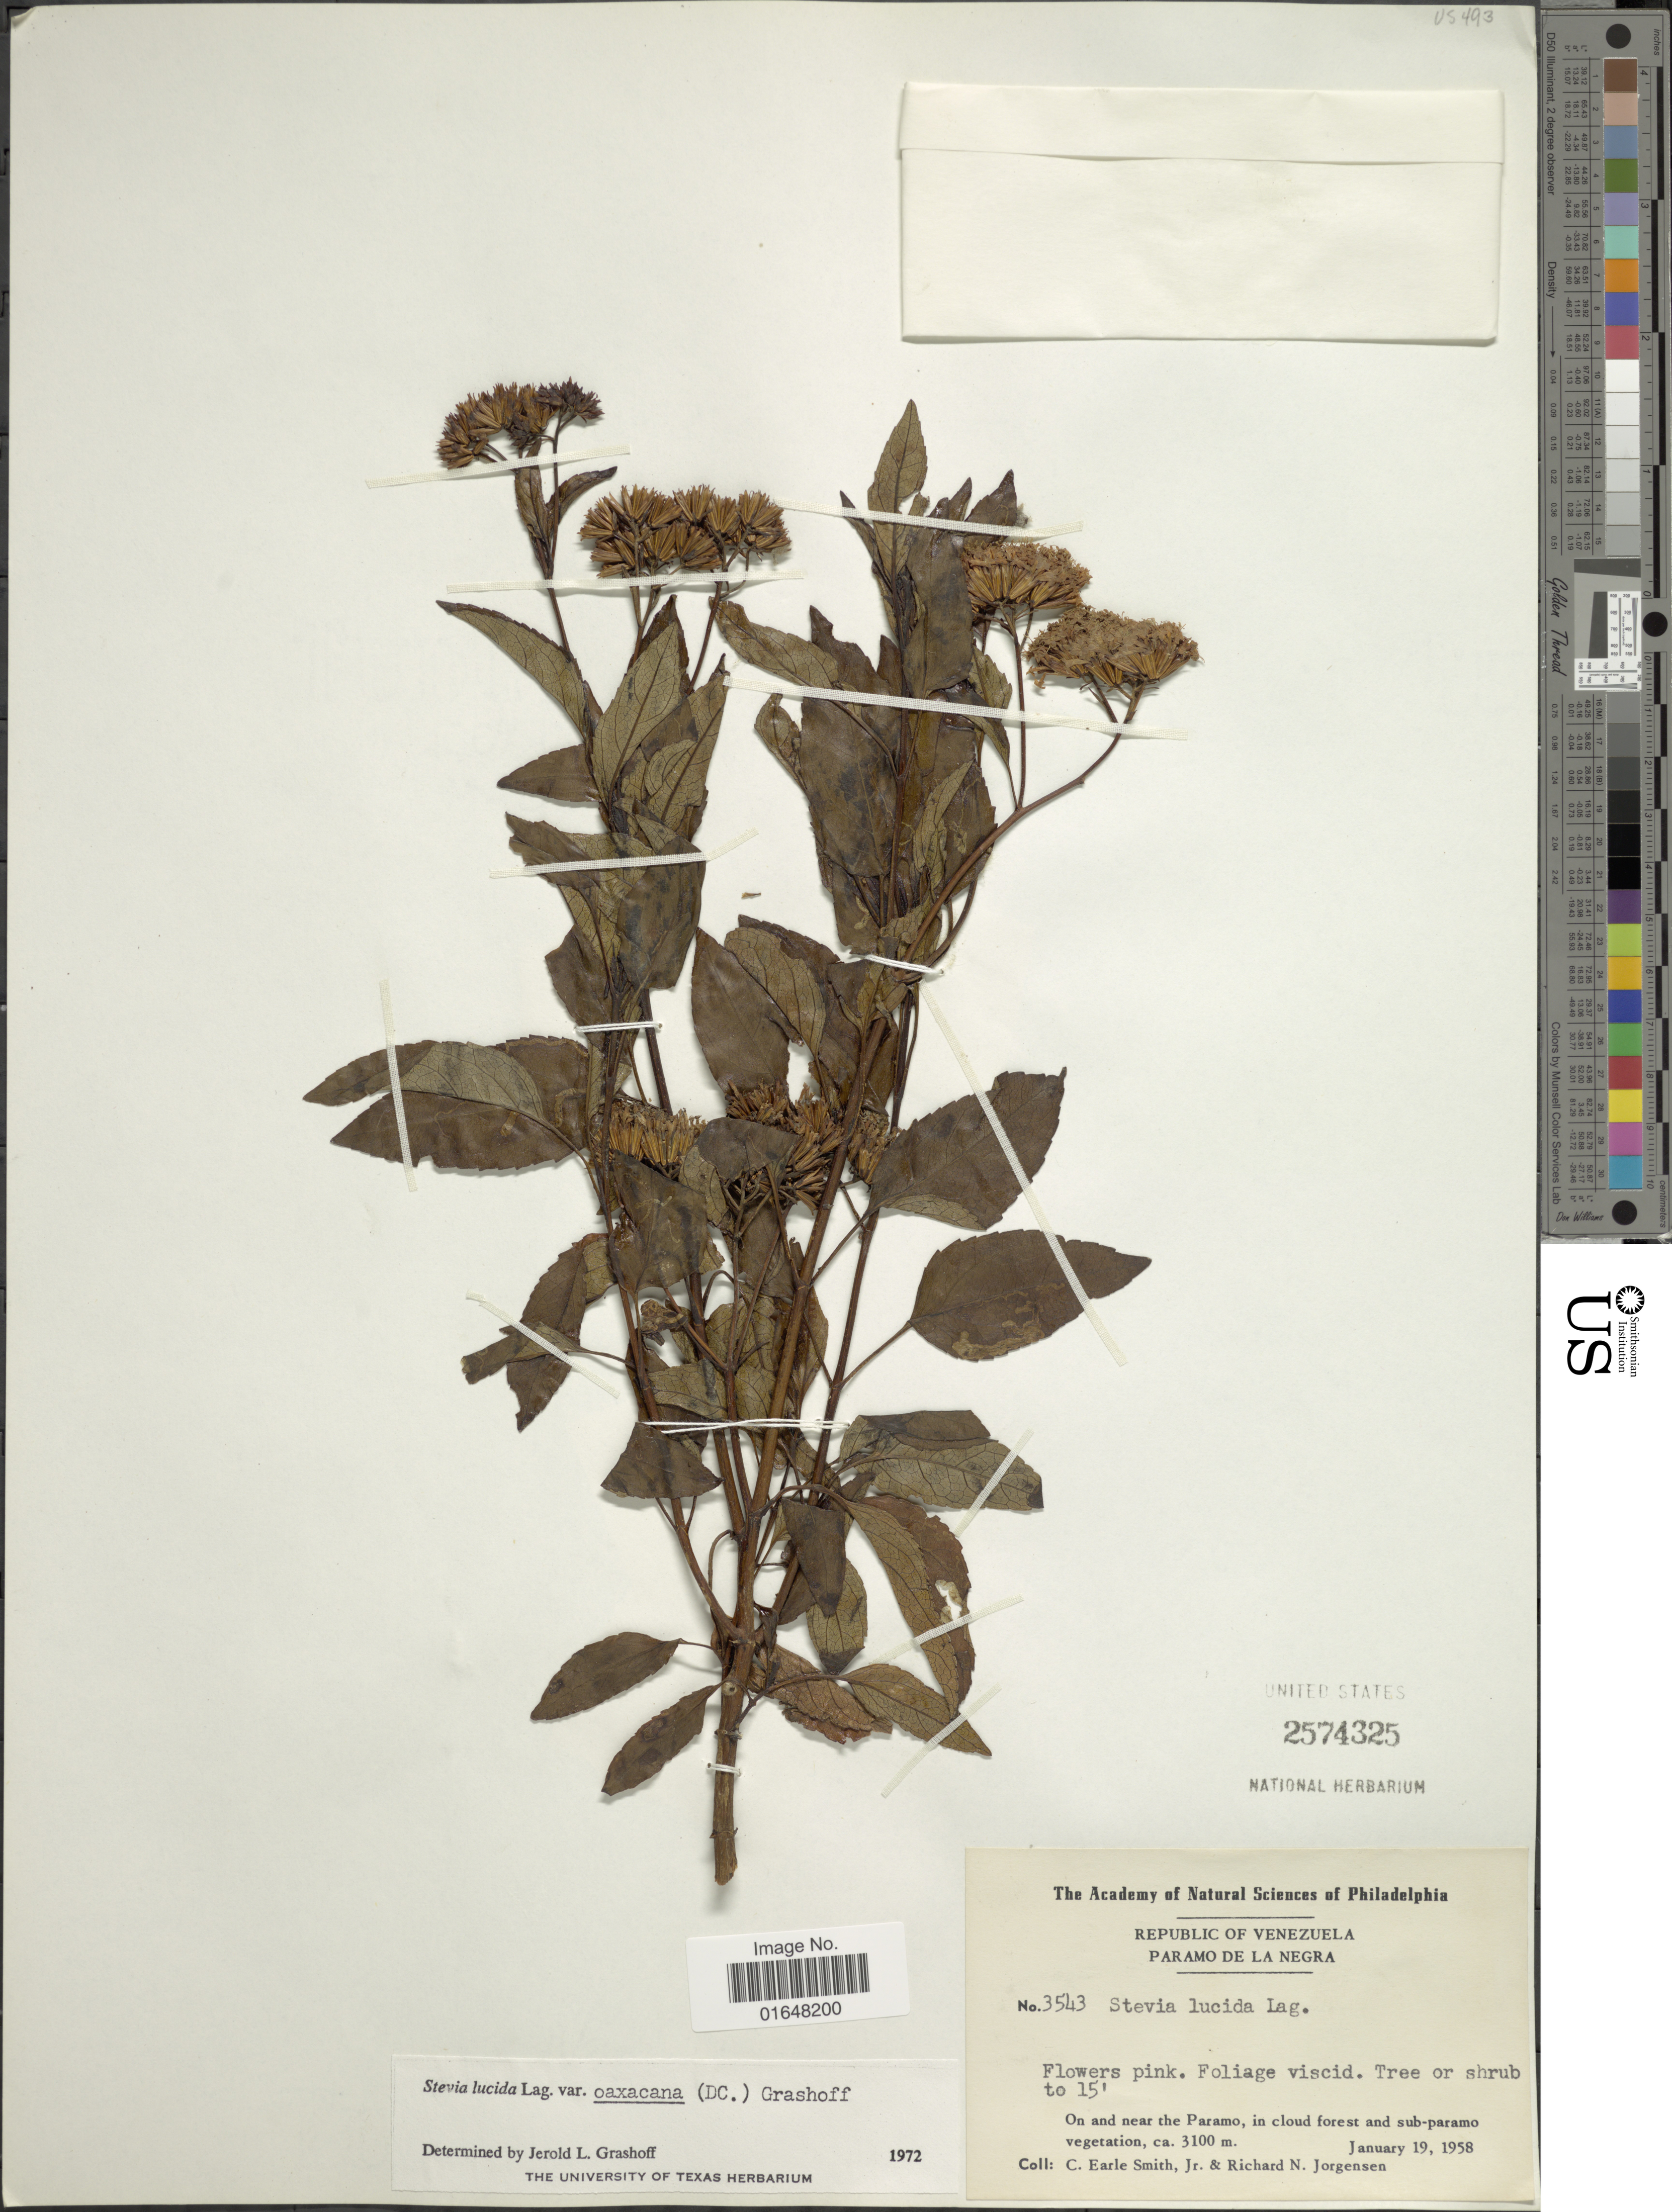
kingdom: Plantae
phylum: Tracheophyta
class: Magnoliopsida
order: Asterales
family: Asteraceae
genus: Stevia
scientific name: Stevia lucida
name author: Lag.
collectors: C. E. Smith Jr. & R. N. Jørgensen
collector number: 3543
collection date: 1958-01-19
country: Venezuela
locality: Republic of Venezuela, Paramo de la Negra, on and near the Paramo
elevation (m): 3100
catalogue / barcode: US 2574325